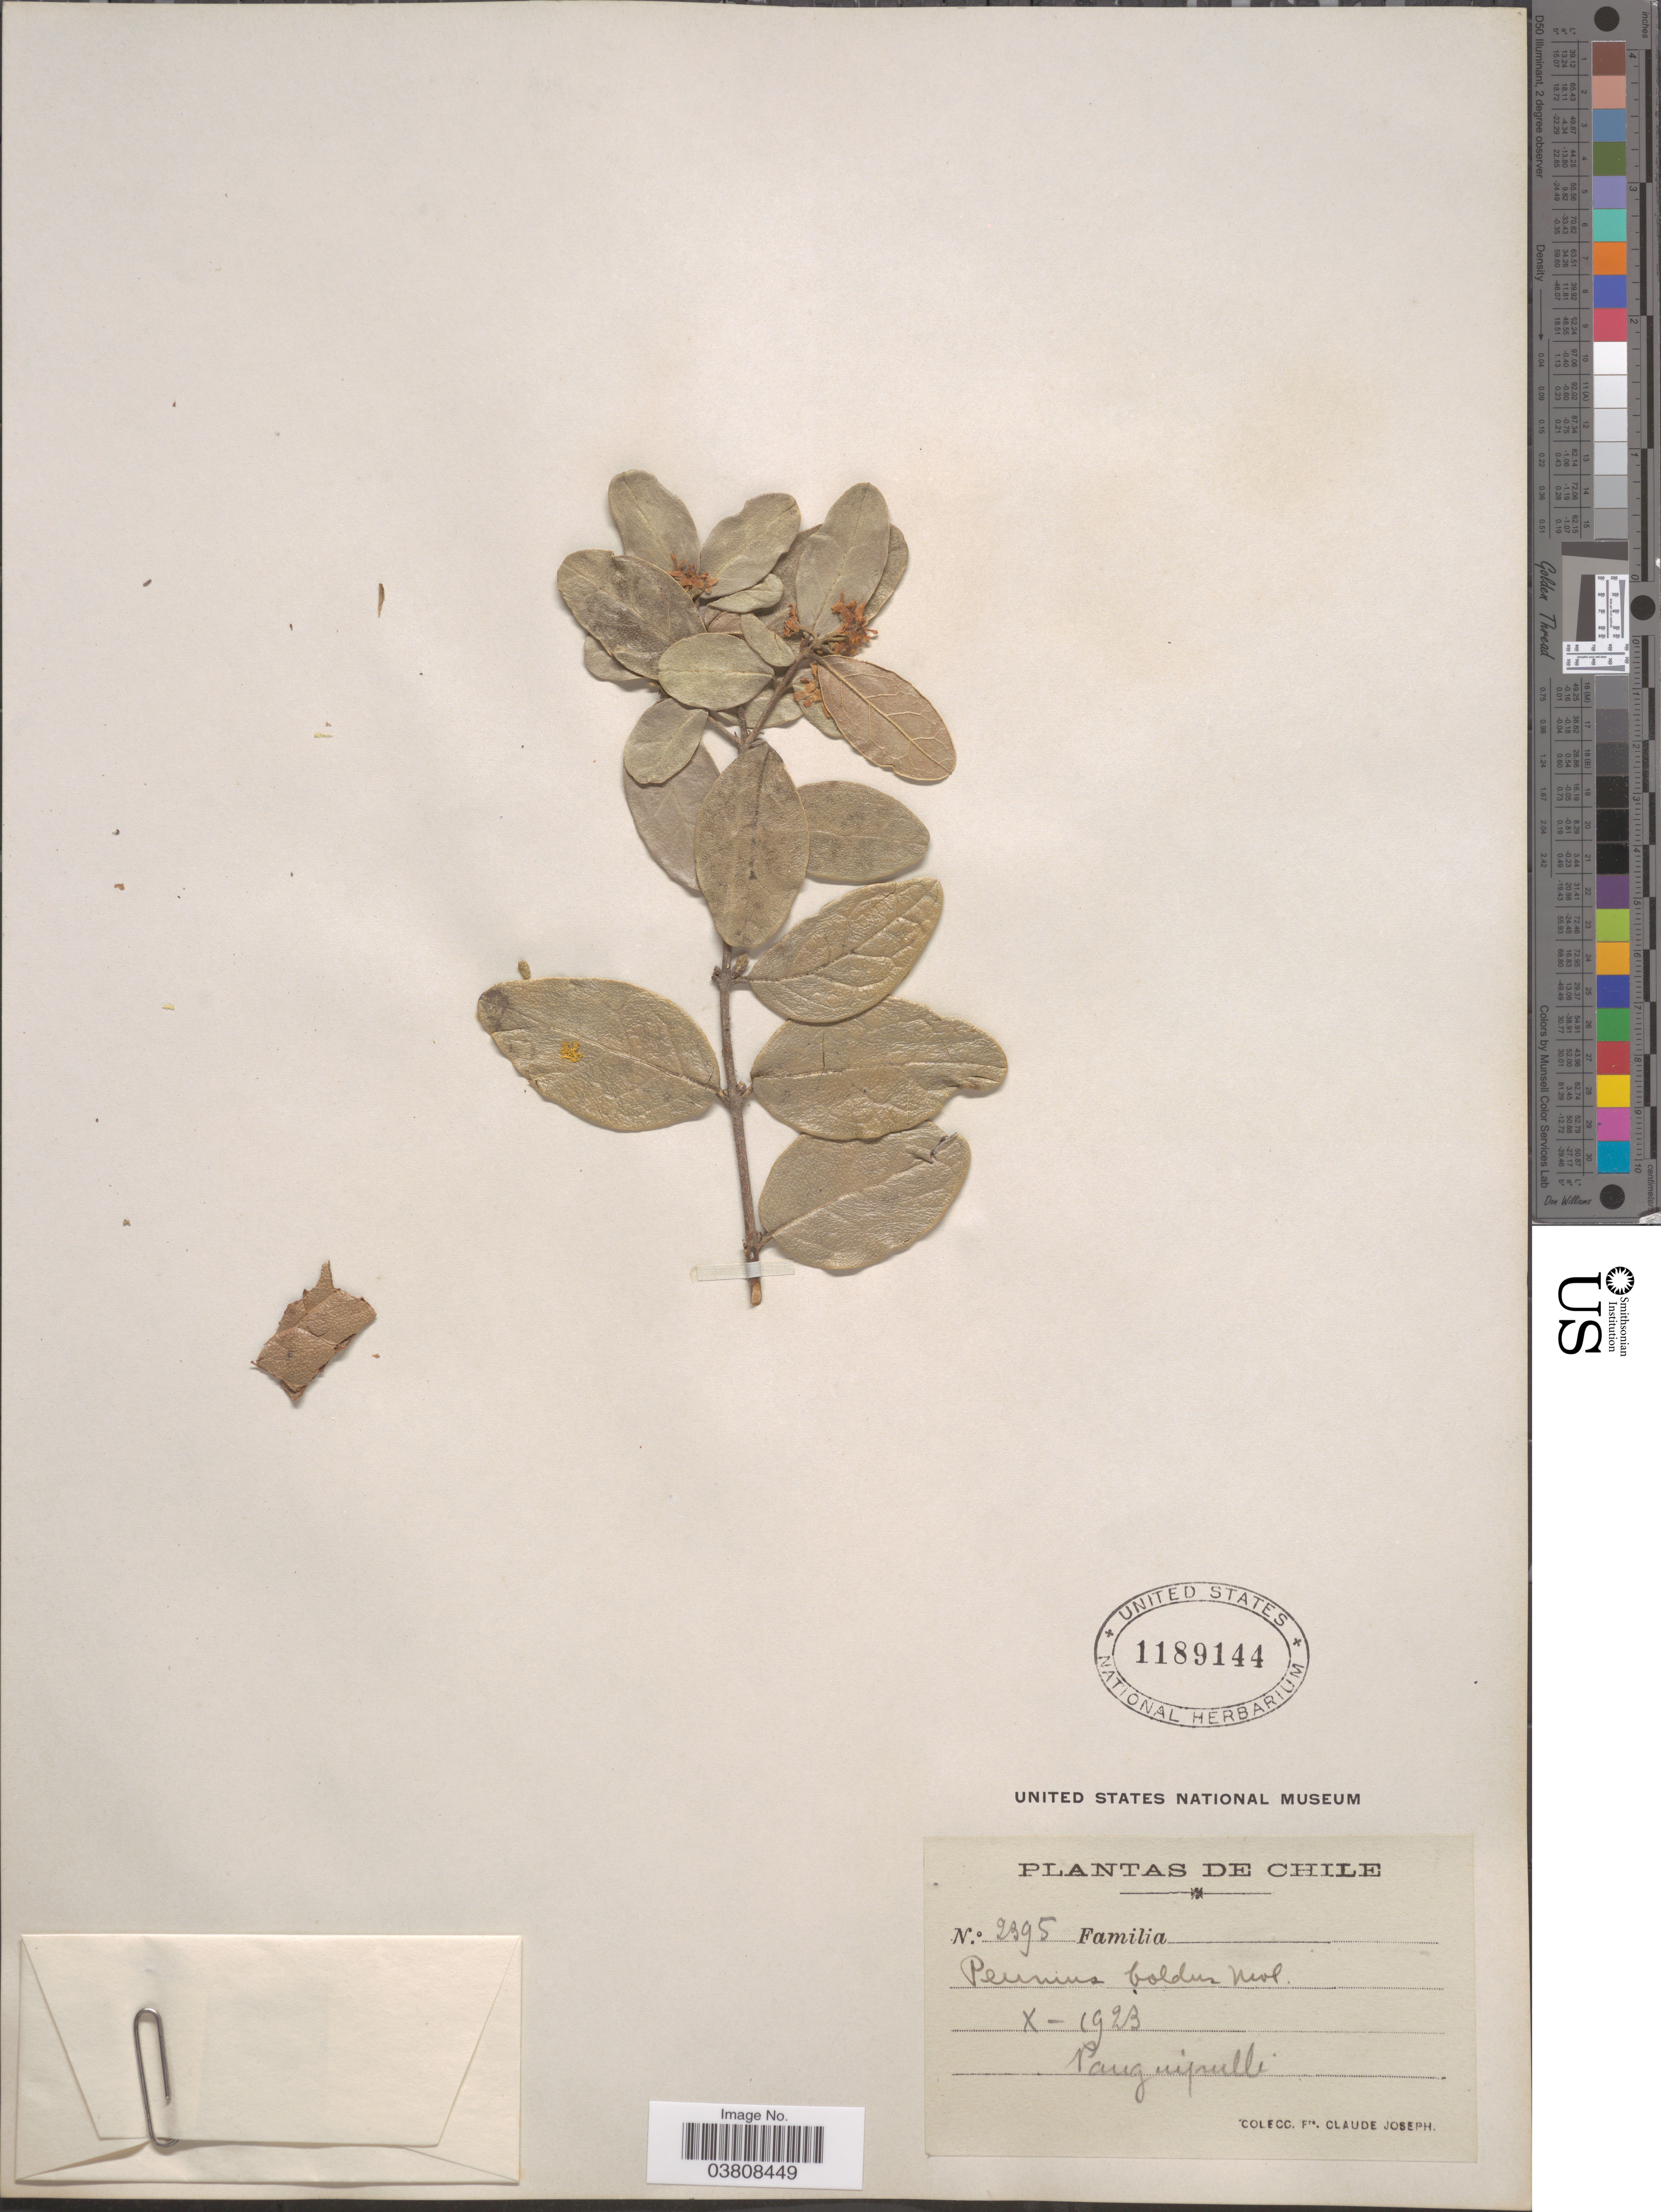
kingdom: Plantae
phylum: Tracheophyta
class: Magnoliopsida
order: Laurales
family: Monimiaceae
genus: Peumus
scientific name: Peumus boldus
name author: Molina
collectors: Bro. Claude-Joseph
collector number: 2395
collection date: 1923-10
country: Chile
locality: Panguipulli.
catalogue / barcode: US 1189144